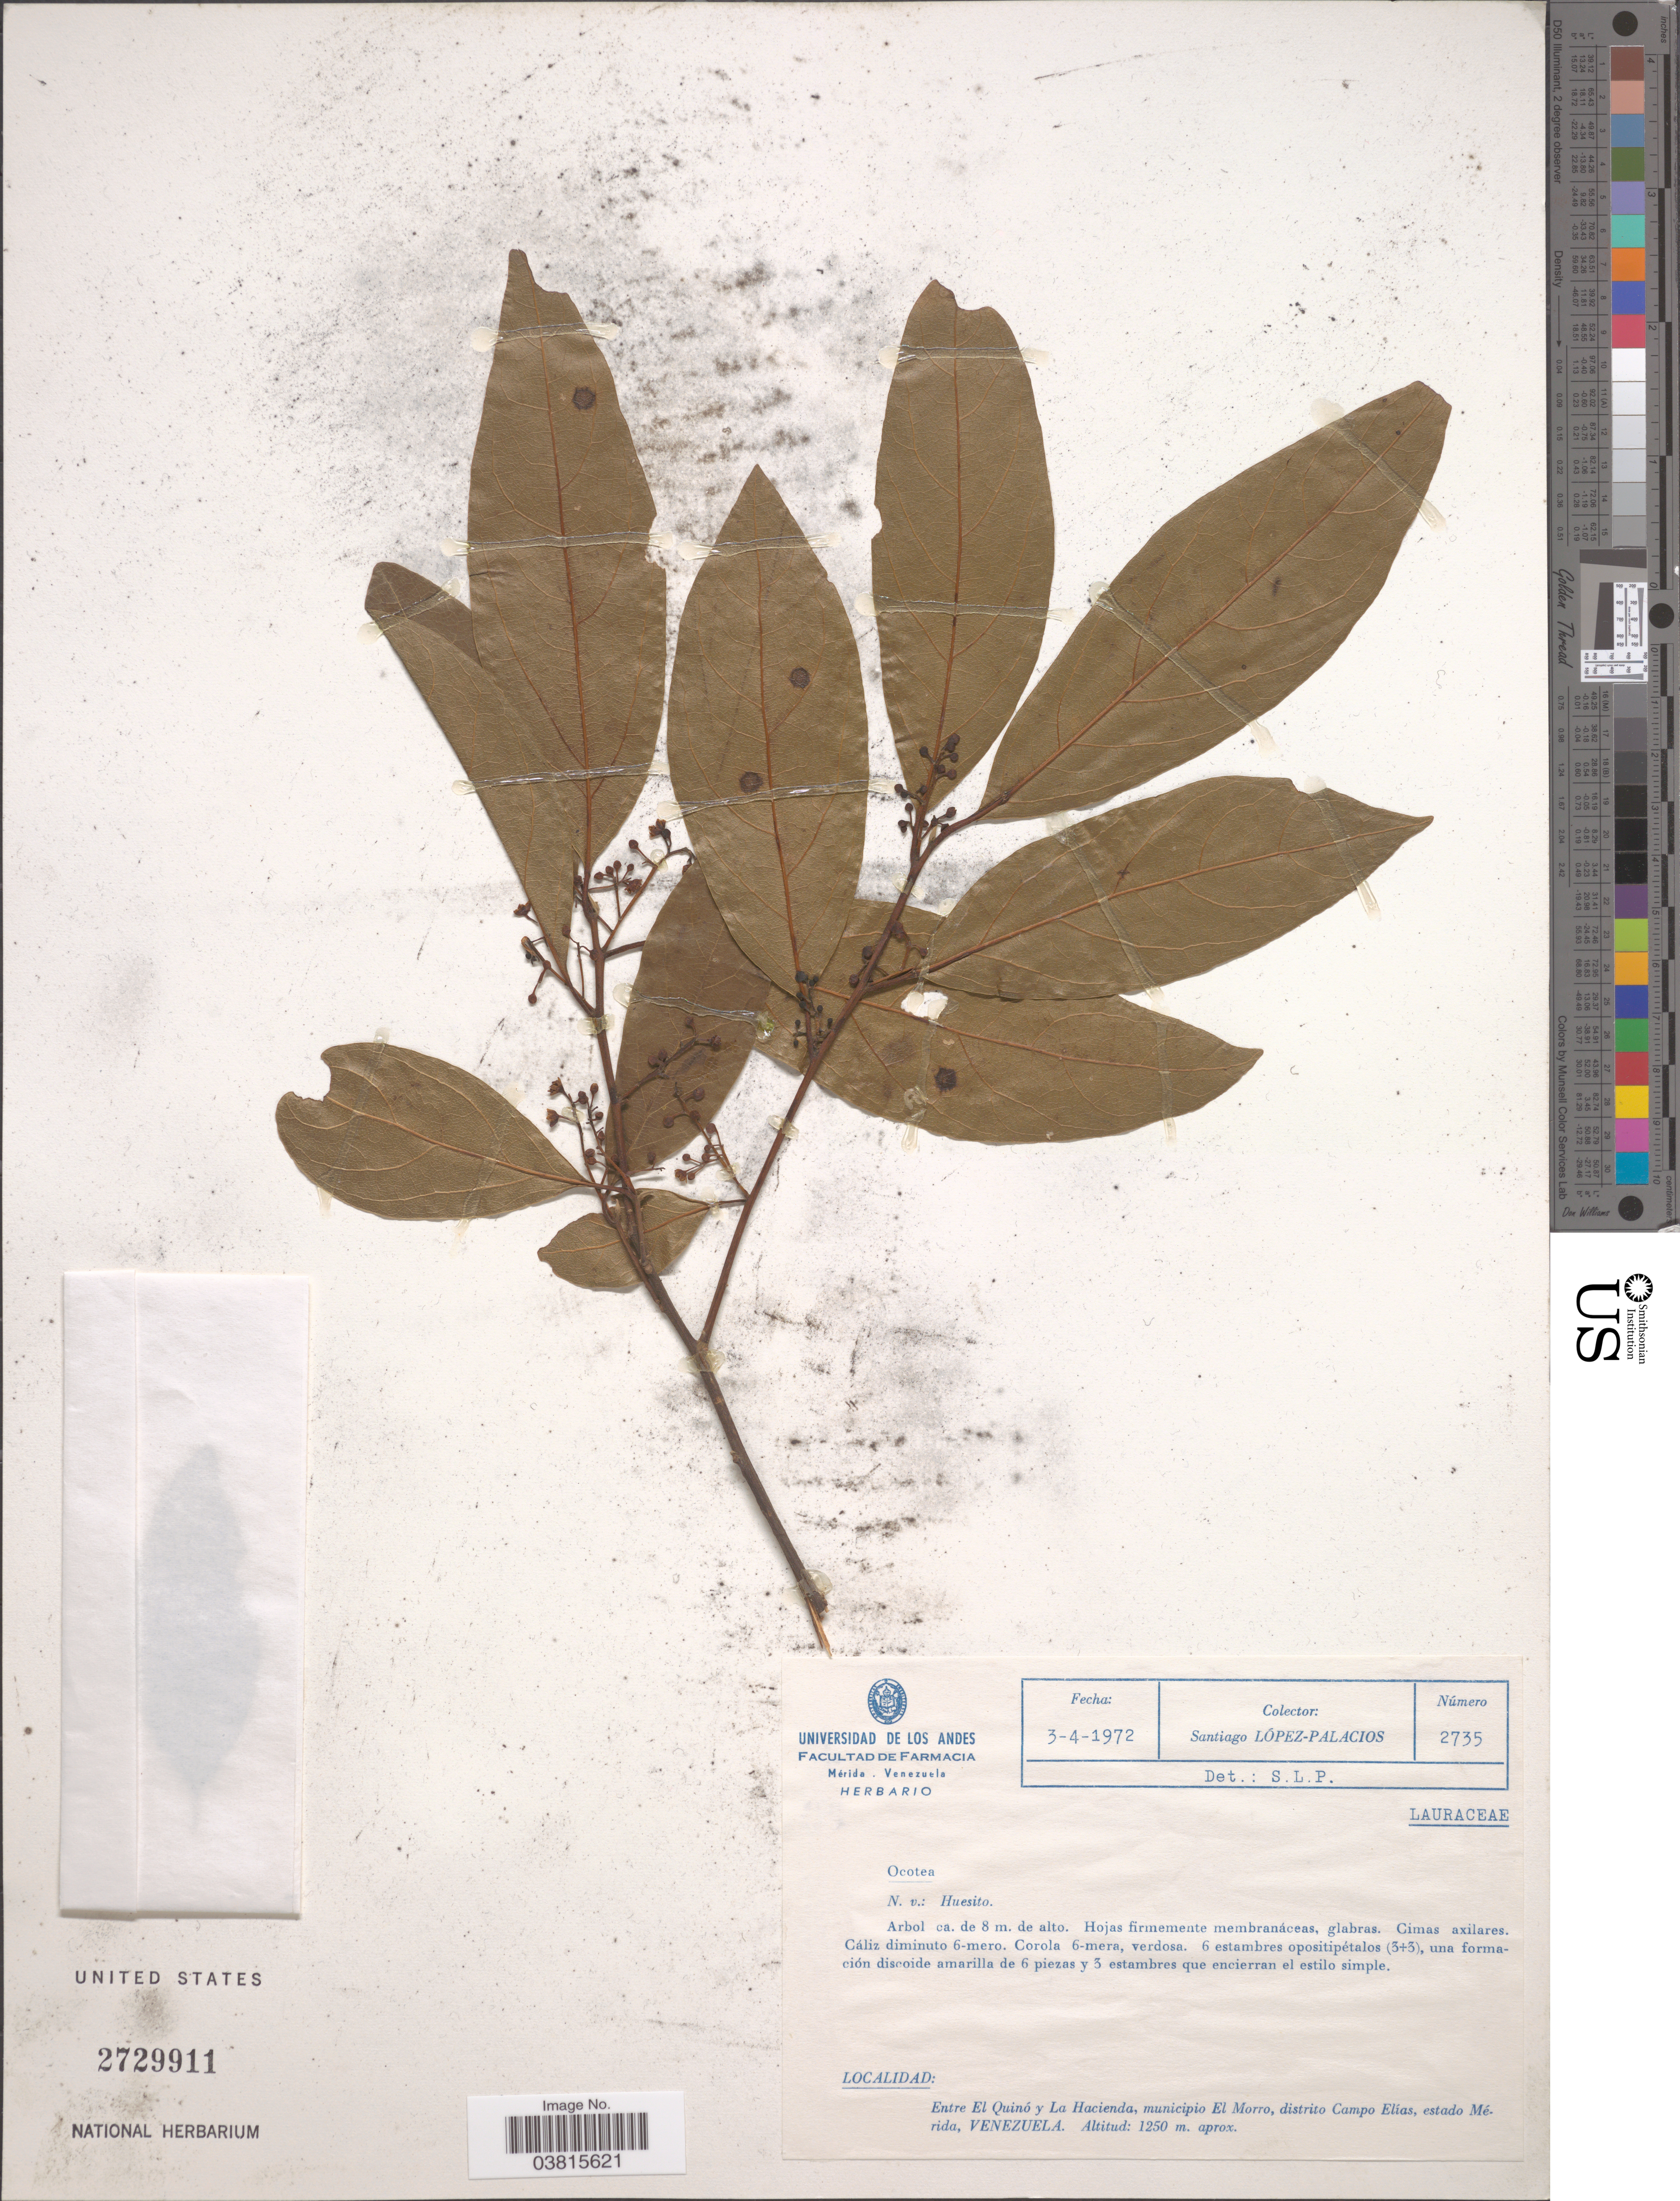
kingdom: Plantae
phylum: Tracheophyta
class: Magnoliopsida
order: Laurales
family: Lauraceae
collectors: S. López-Palacios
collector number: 2735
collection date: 1972-04-03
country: Venezuela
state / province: Merida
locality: Entre El Quinó y La Hacienda, municipio El Morro, distrito Campo Elías.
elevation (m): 1250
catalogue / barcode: US 2729911